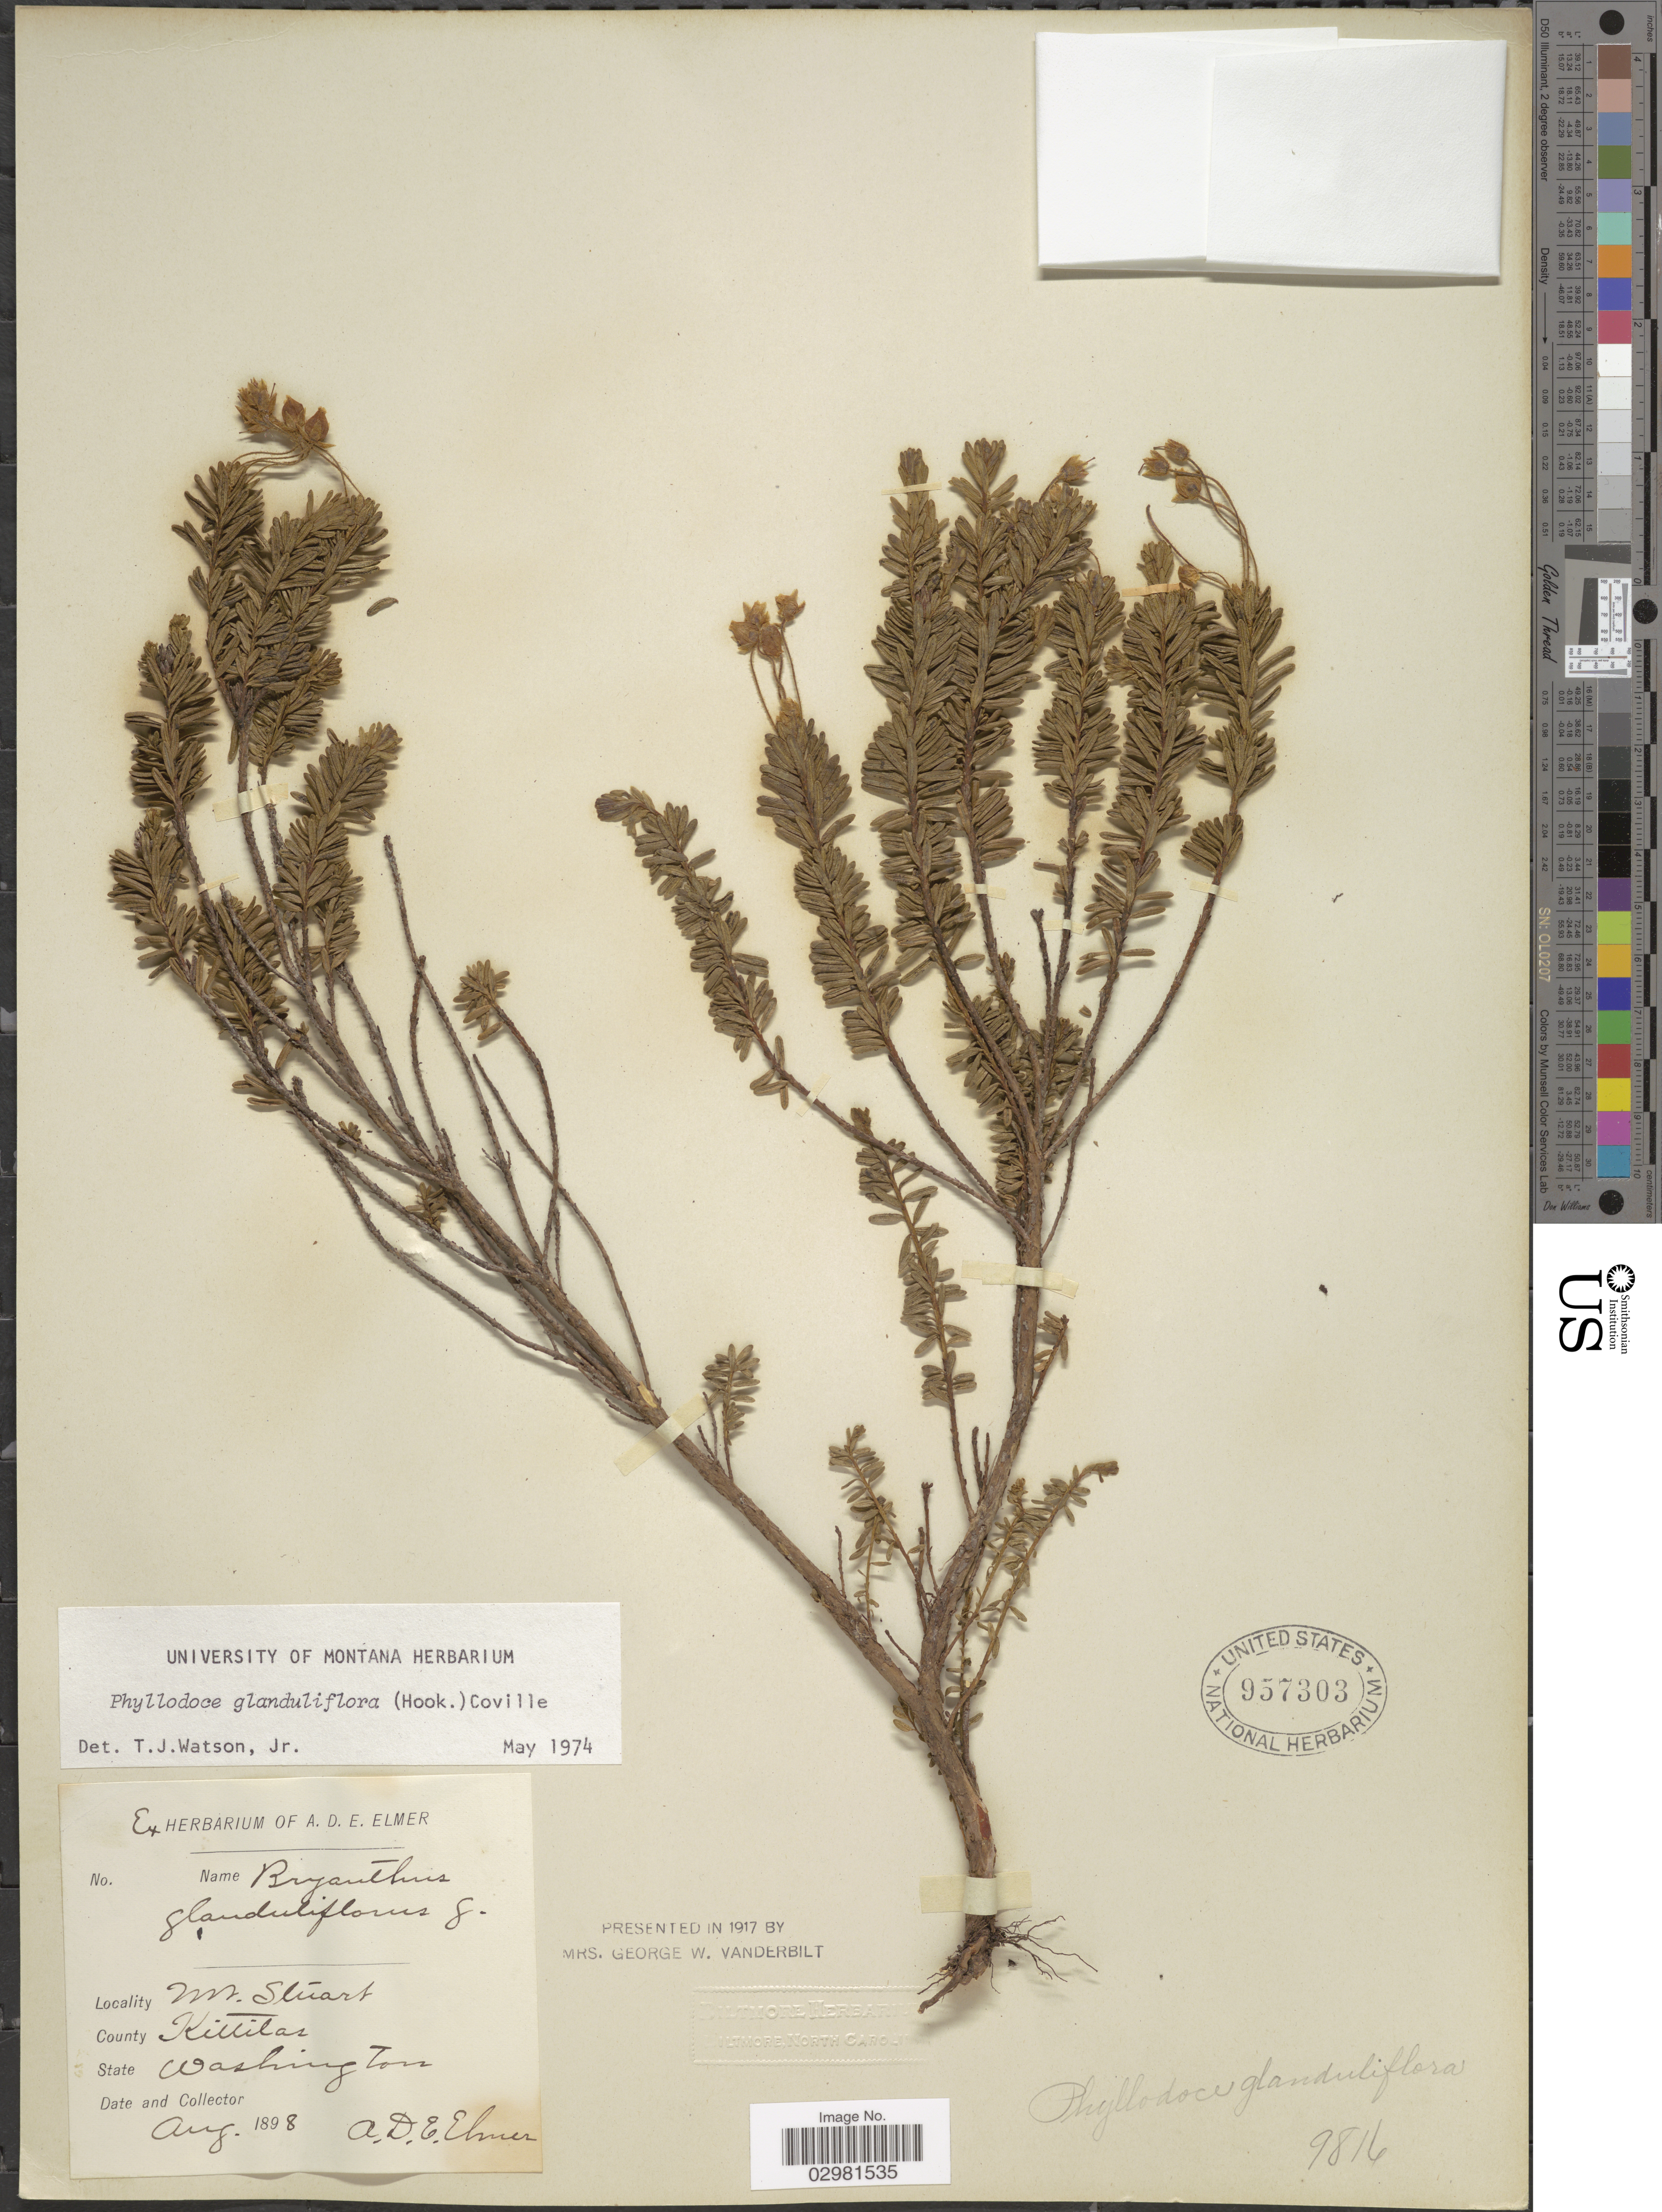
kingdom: Plantae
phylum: Tracheophyta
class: Magnoliopsida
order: Ericales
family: Ericaceae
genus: Phyllodoce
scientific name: Phyllodoce glanduliflora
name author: (Hook.) Coville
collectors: A. D. E. Elmer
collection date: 1898-08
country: United States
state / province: Washington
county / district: Kittitas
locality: Mt. Stuart, County Killitas.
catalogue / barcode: US 957303